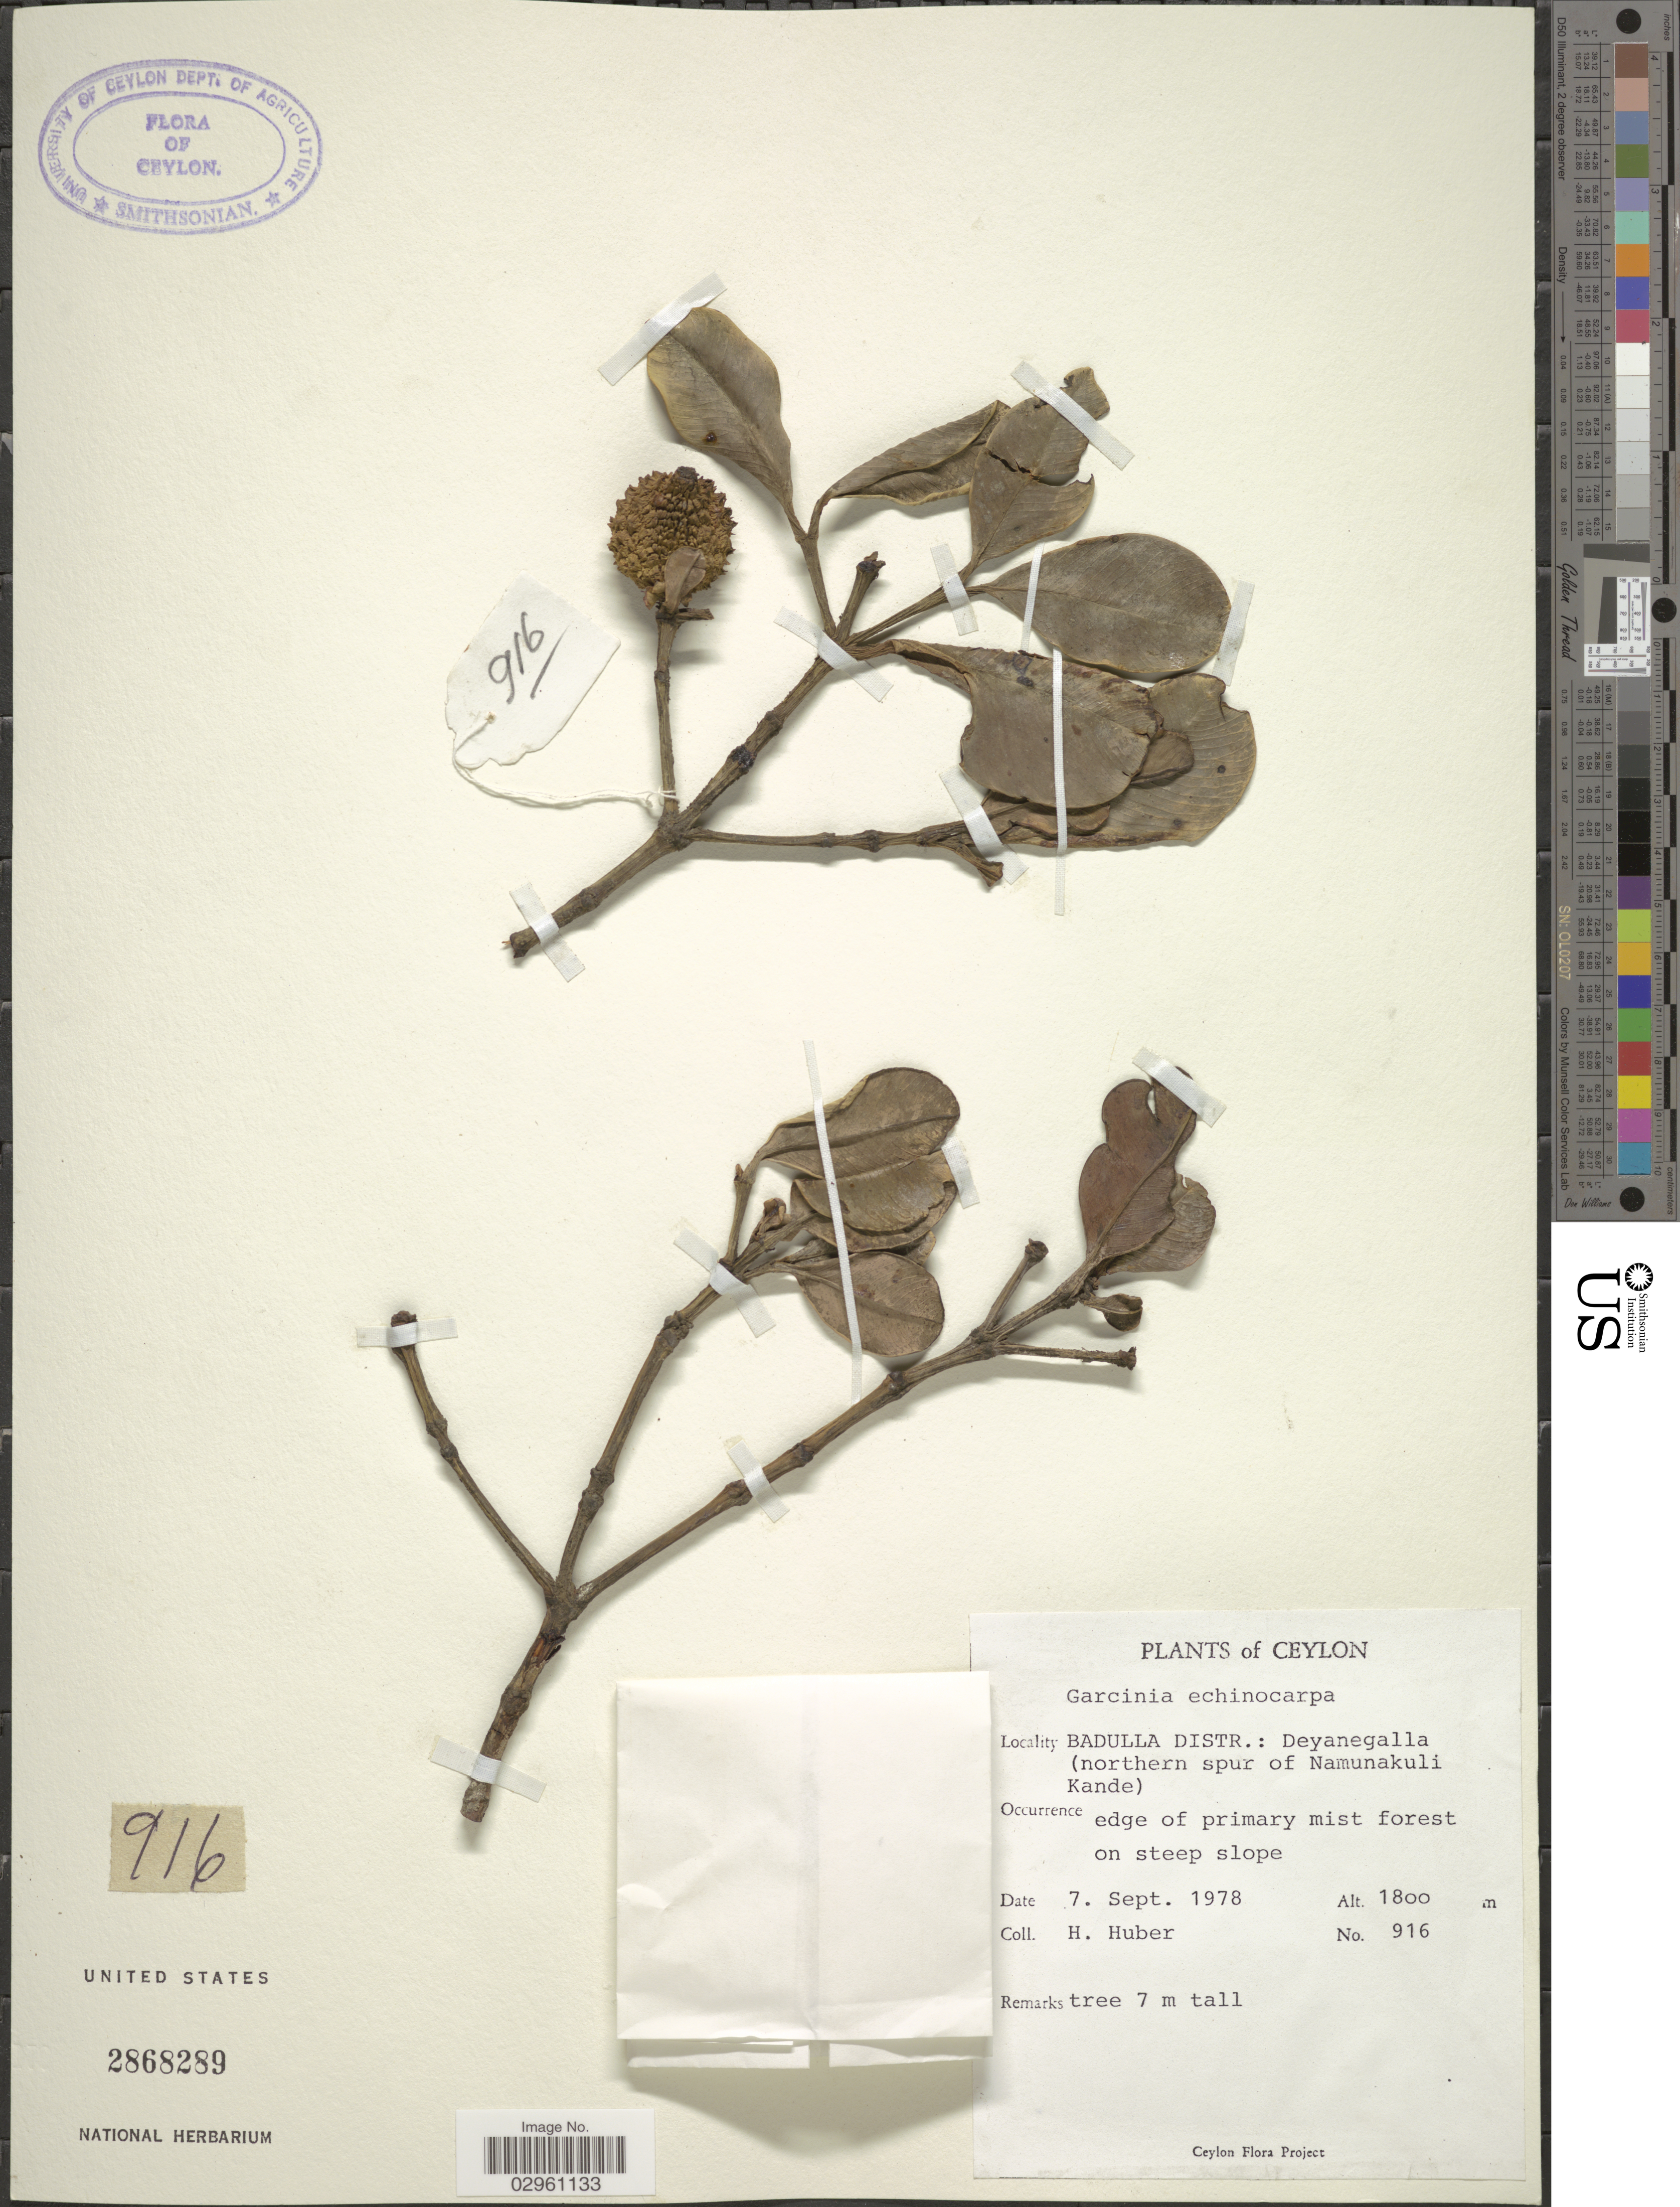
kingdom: Plantae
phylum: Tracheophyta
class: Magnoliopsida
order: Malpighiales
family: Clusiaceae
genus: Garcinia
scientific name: Garcinia echinocarpa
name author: Thwaites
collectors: H. Huber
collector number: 916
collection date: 1978-09-07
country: Sri Lanka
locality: Ceylon. Badulla Distr.: Deyanegalla (northern spur of Namunakuli Kande).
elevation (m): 1800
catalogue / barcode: US 2868289